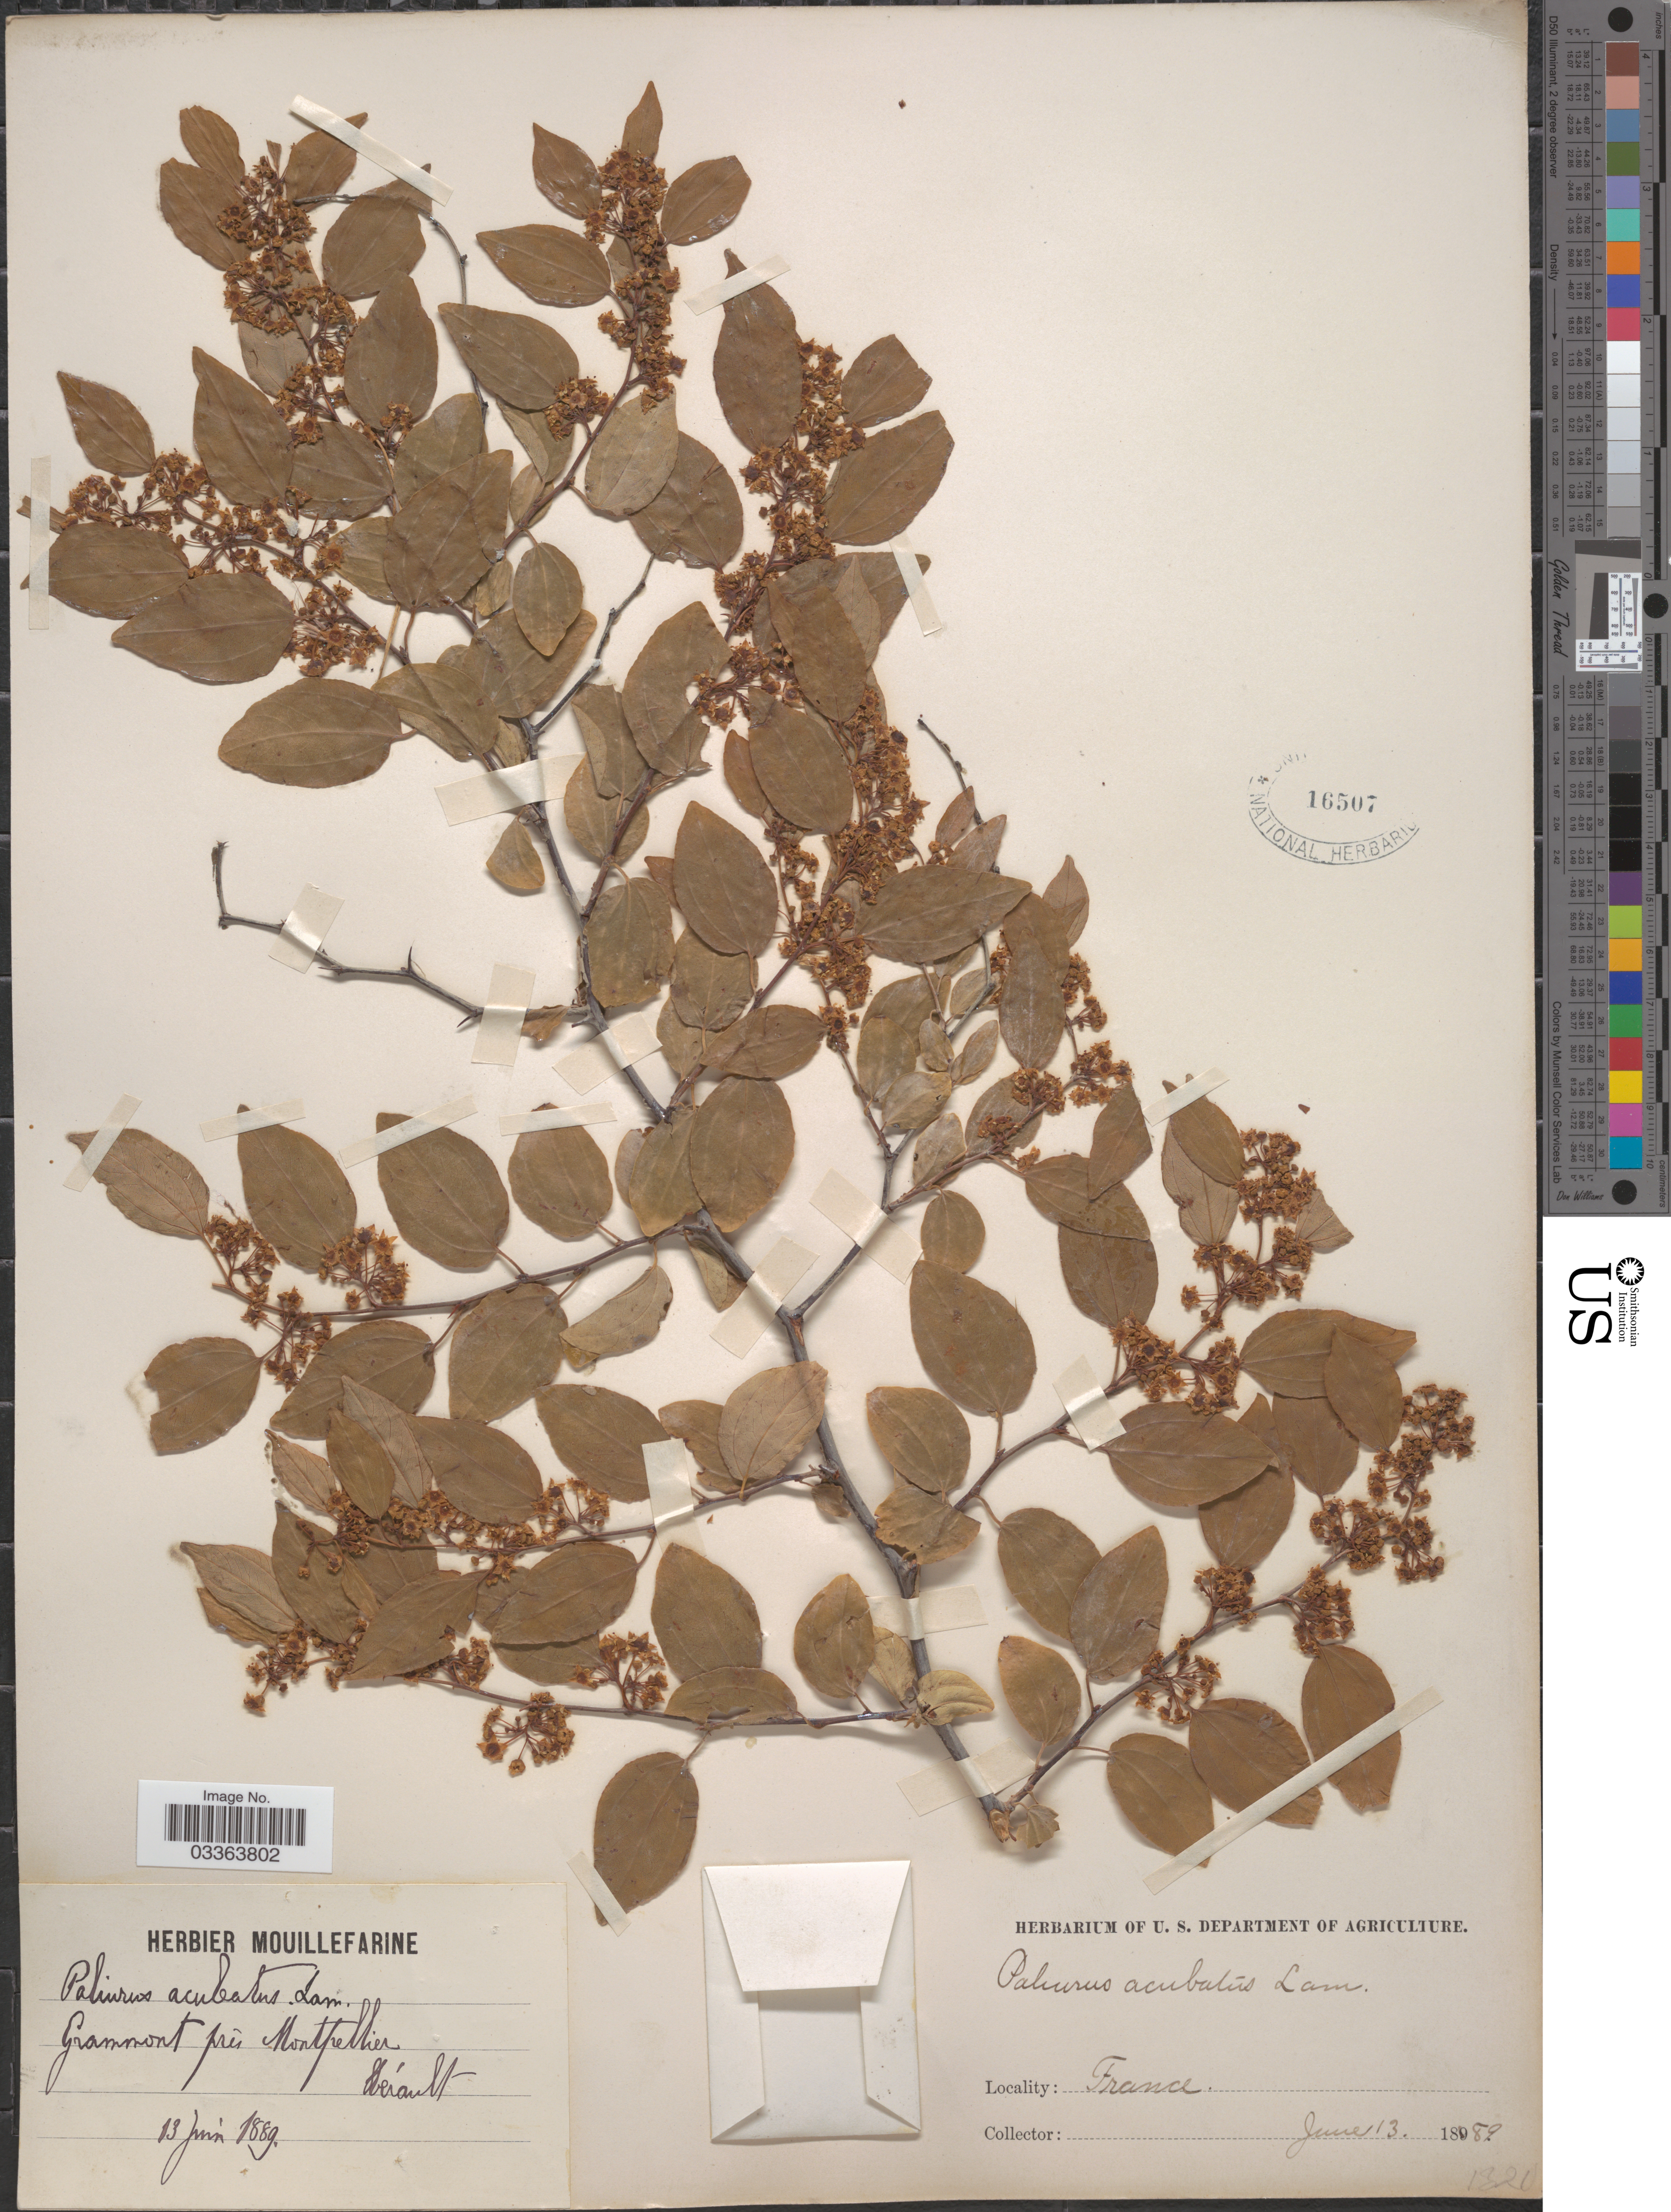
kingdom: Plantae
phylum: Tracheophyta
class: Magnoliopsida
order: Rosales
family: Rhamnaceae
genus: Paliurus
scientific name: Paliurus aculeatus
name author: Lam.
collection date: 1889-06-13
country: France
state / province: Occitanie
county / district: Hérault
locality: Grammont près Montpellier.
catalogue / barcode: US 16507